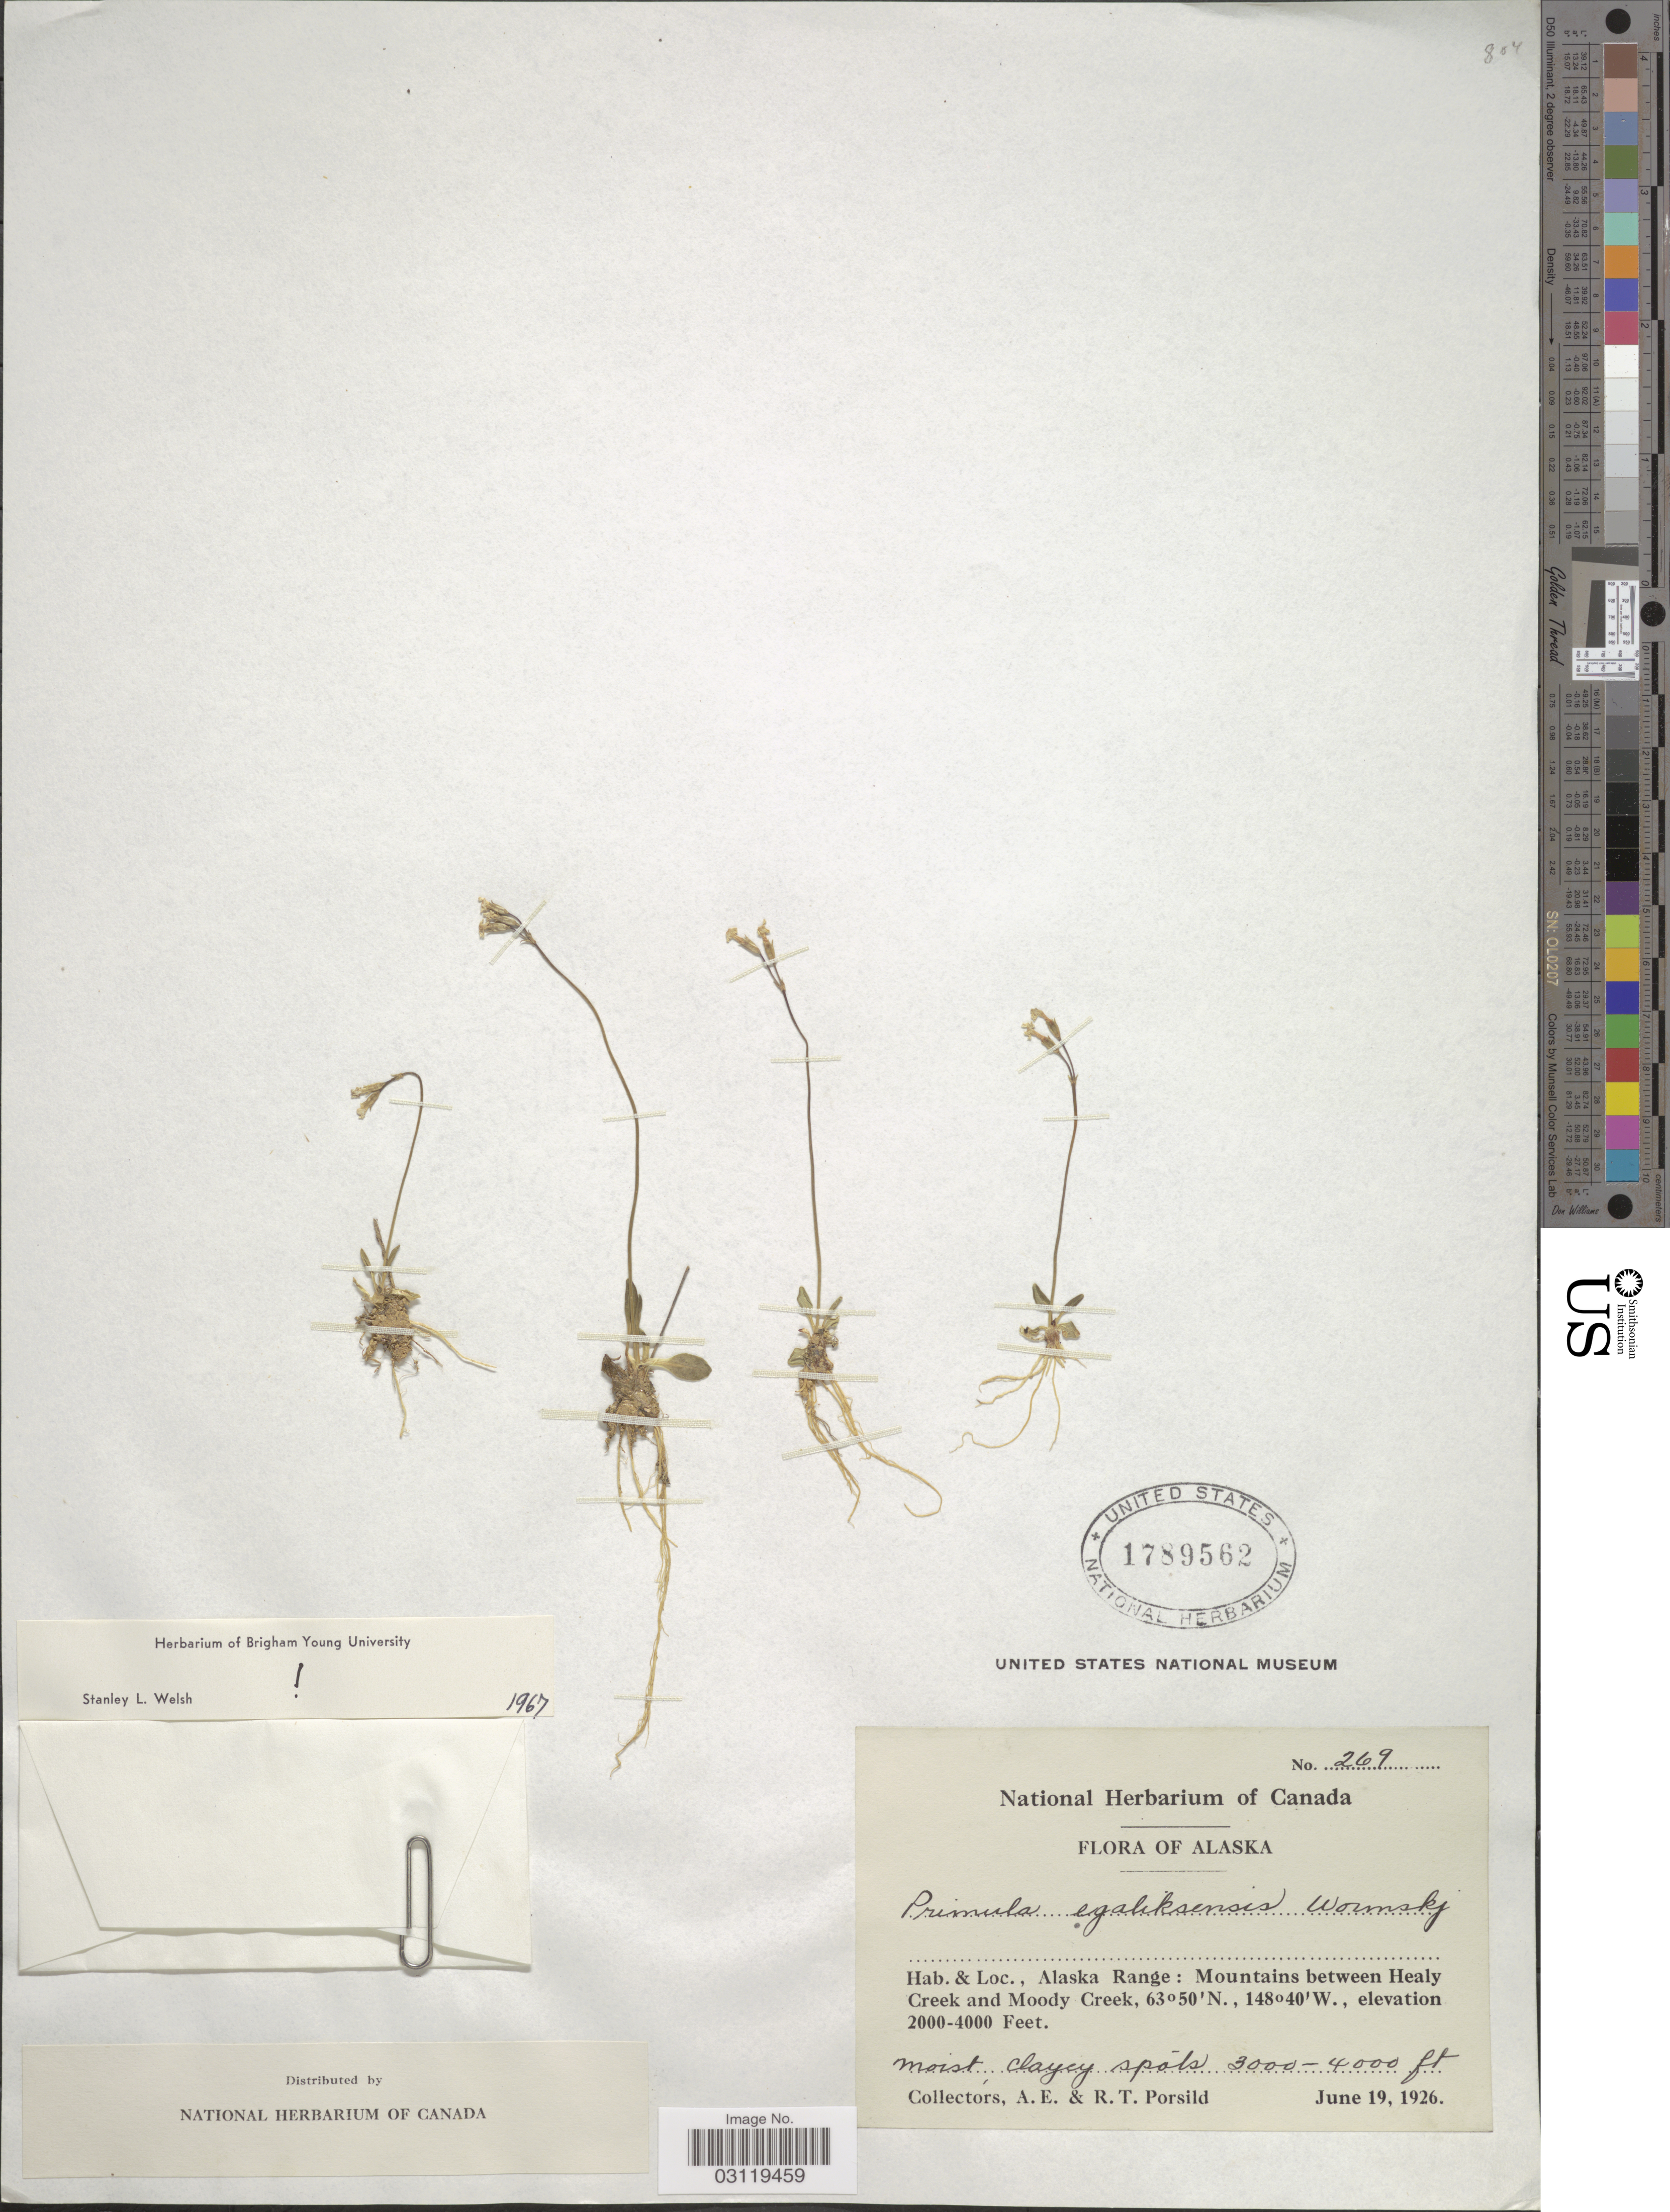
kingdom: Plantae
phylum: Tracheophyta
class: Magnoliopsida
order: Ericales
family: Primulaceae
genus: Primula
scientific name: Primula egaliksensis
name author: Wormsk.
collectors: A. E. Porsild & R. T. Porsild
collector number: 269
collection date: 1926-06-19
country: United States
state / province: Alaska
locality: Alaska Range: Mountains between Healy Creek and Moody Creek.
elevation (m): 610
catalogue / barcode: US 1789562